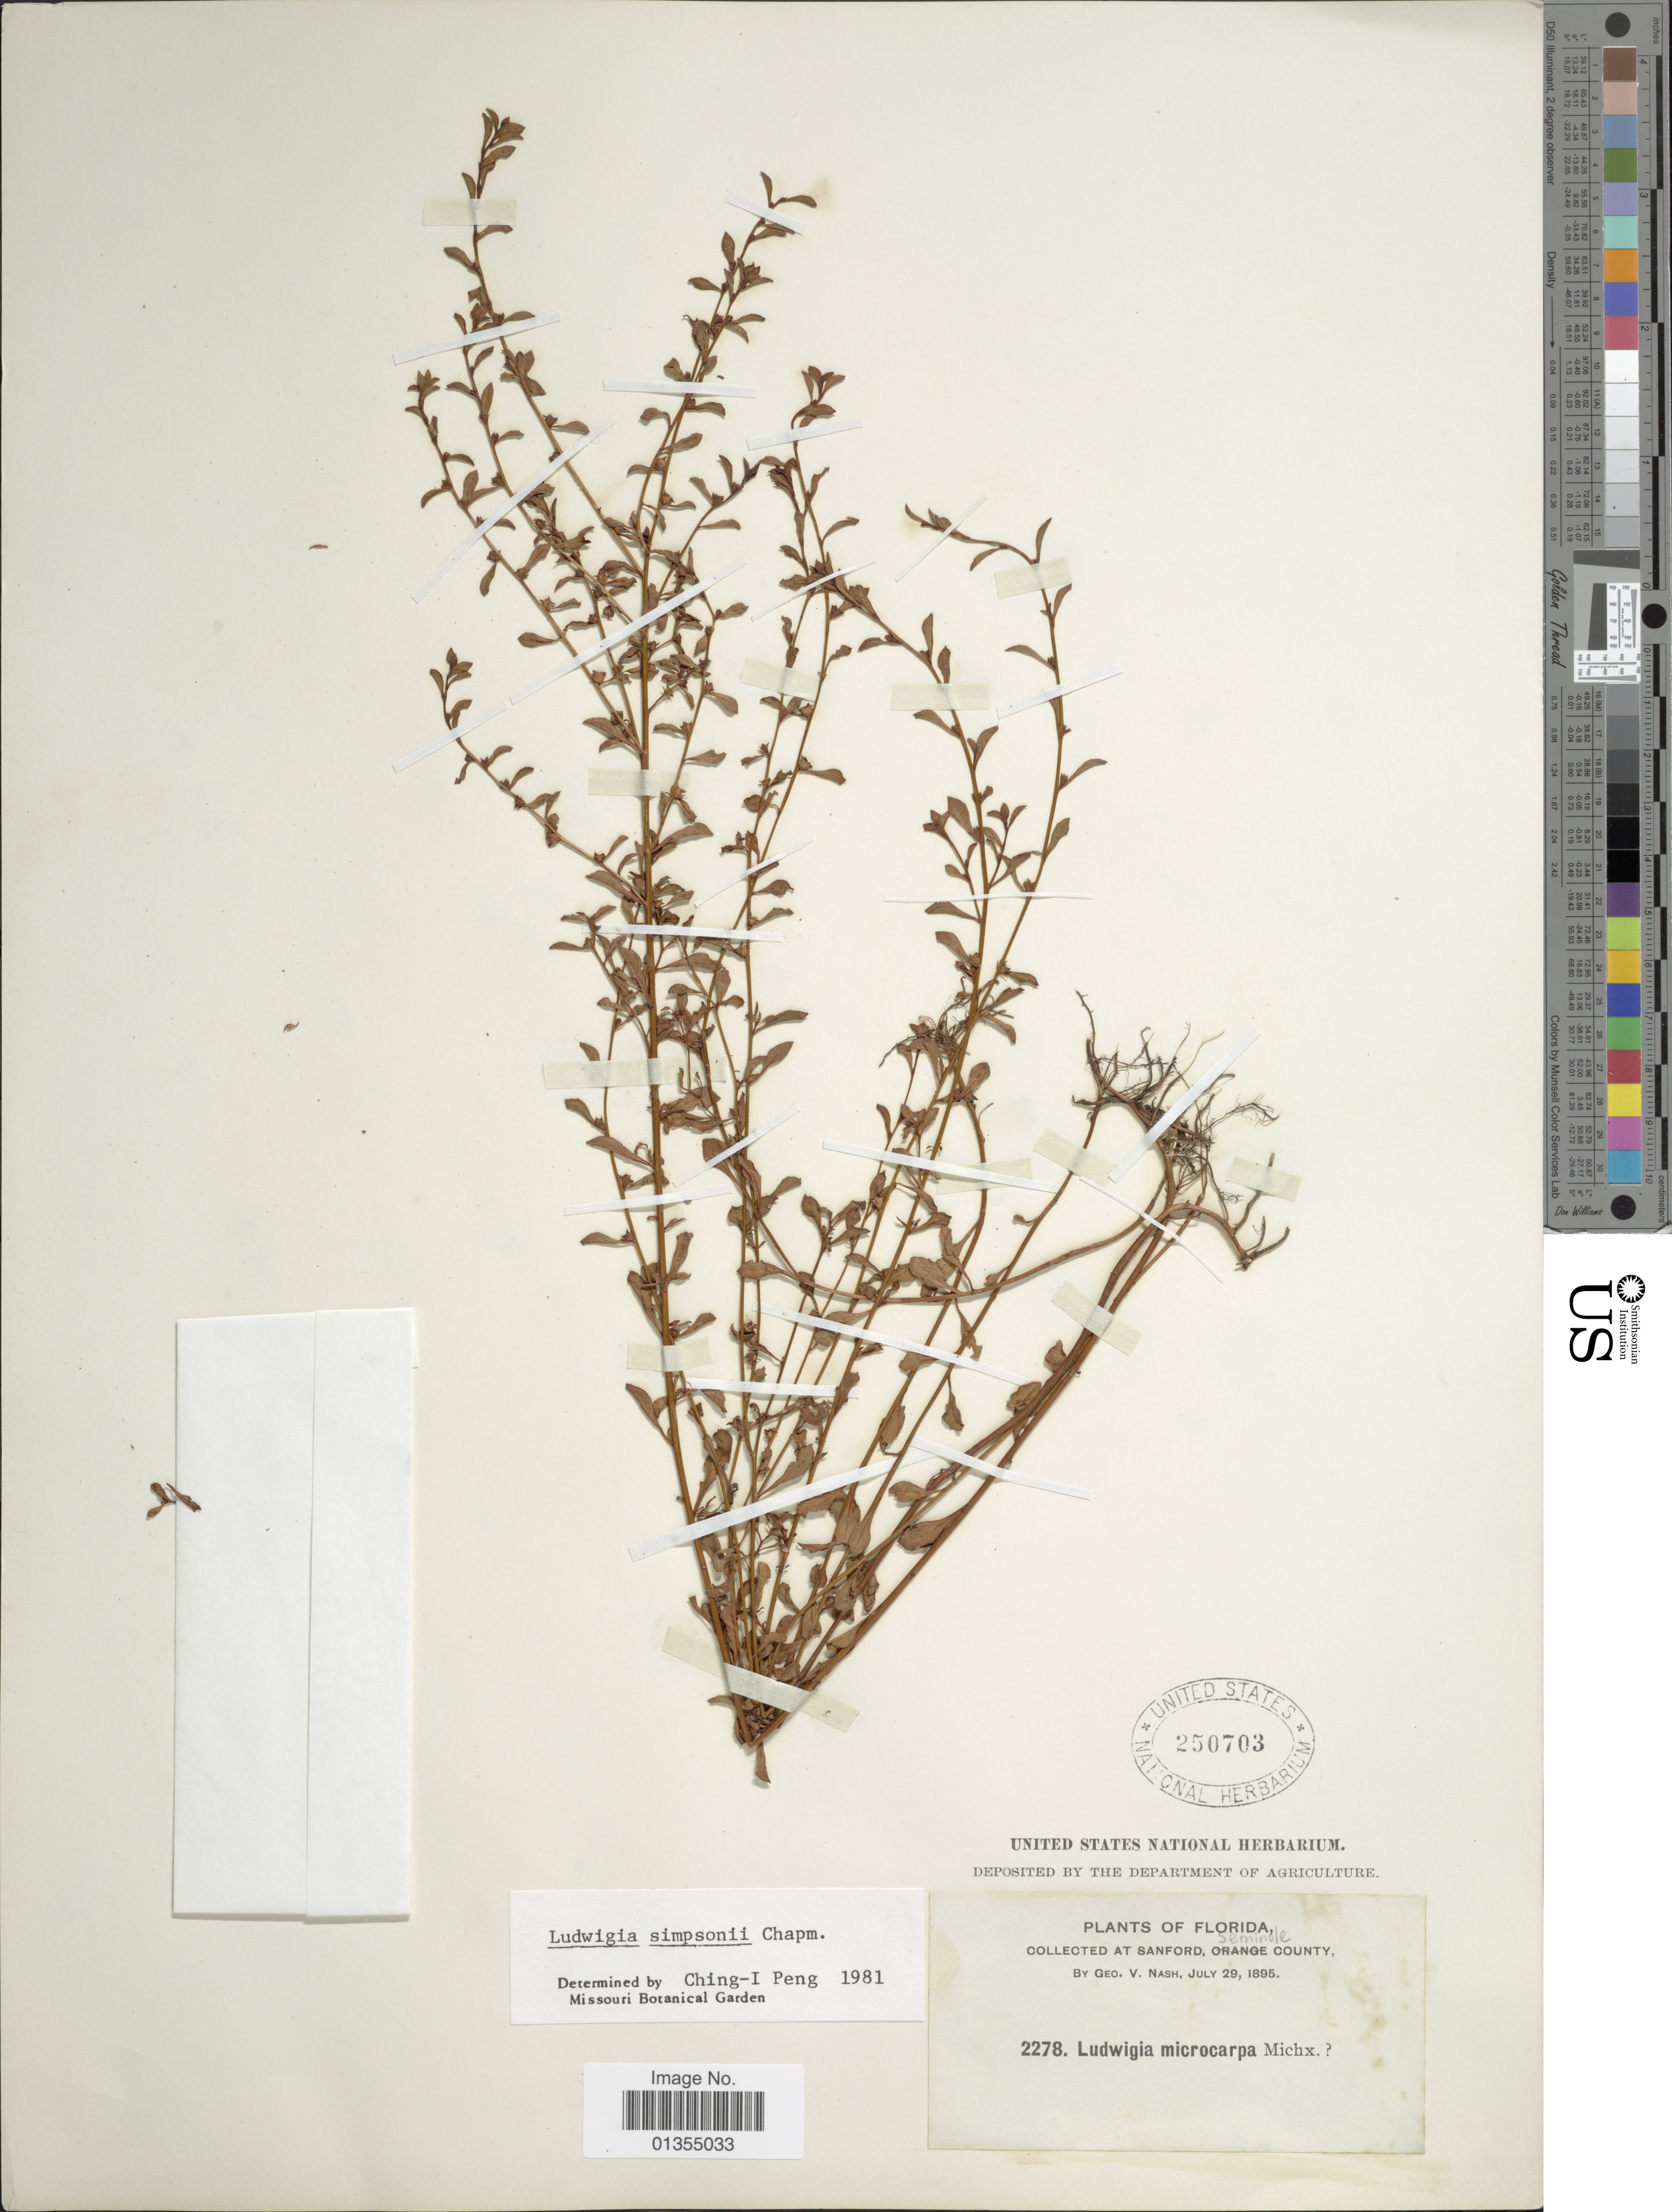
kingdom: Plantae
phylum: Tracheophyta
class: Magnoliopsida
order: Myrtales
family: Onagraceae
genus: Ludwigia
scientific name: Ludwigia simpsonii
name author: Chapm.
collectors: G. V. Nash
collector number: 2278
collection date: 1895-07-29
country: United States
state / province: Florida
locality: Sanford, Orange County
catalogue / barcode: US 250703